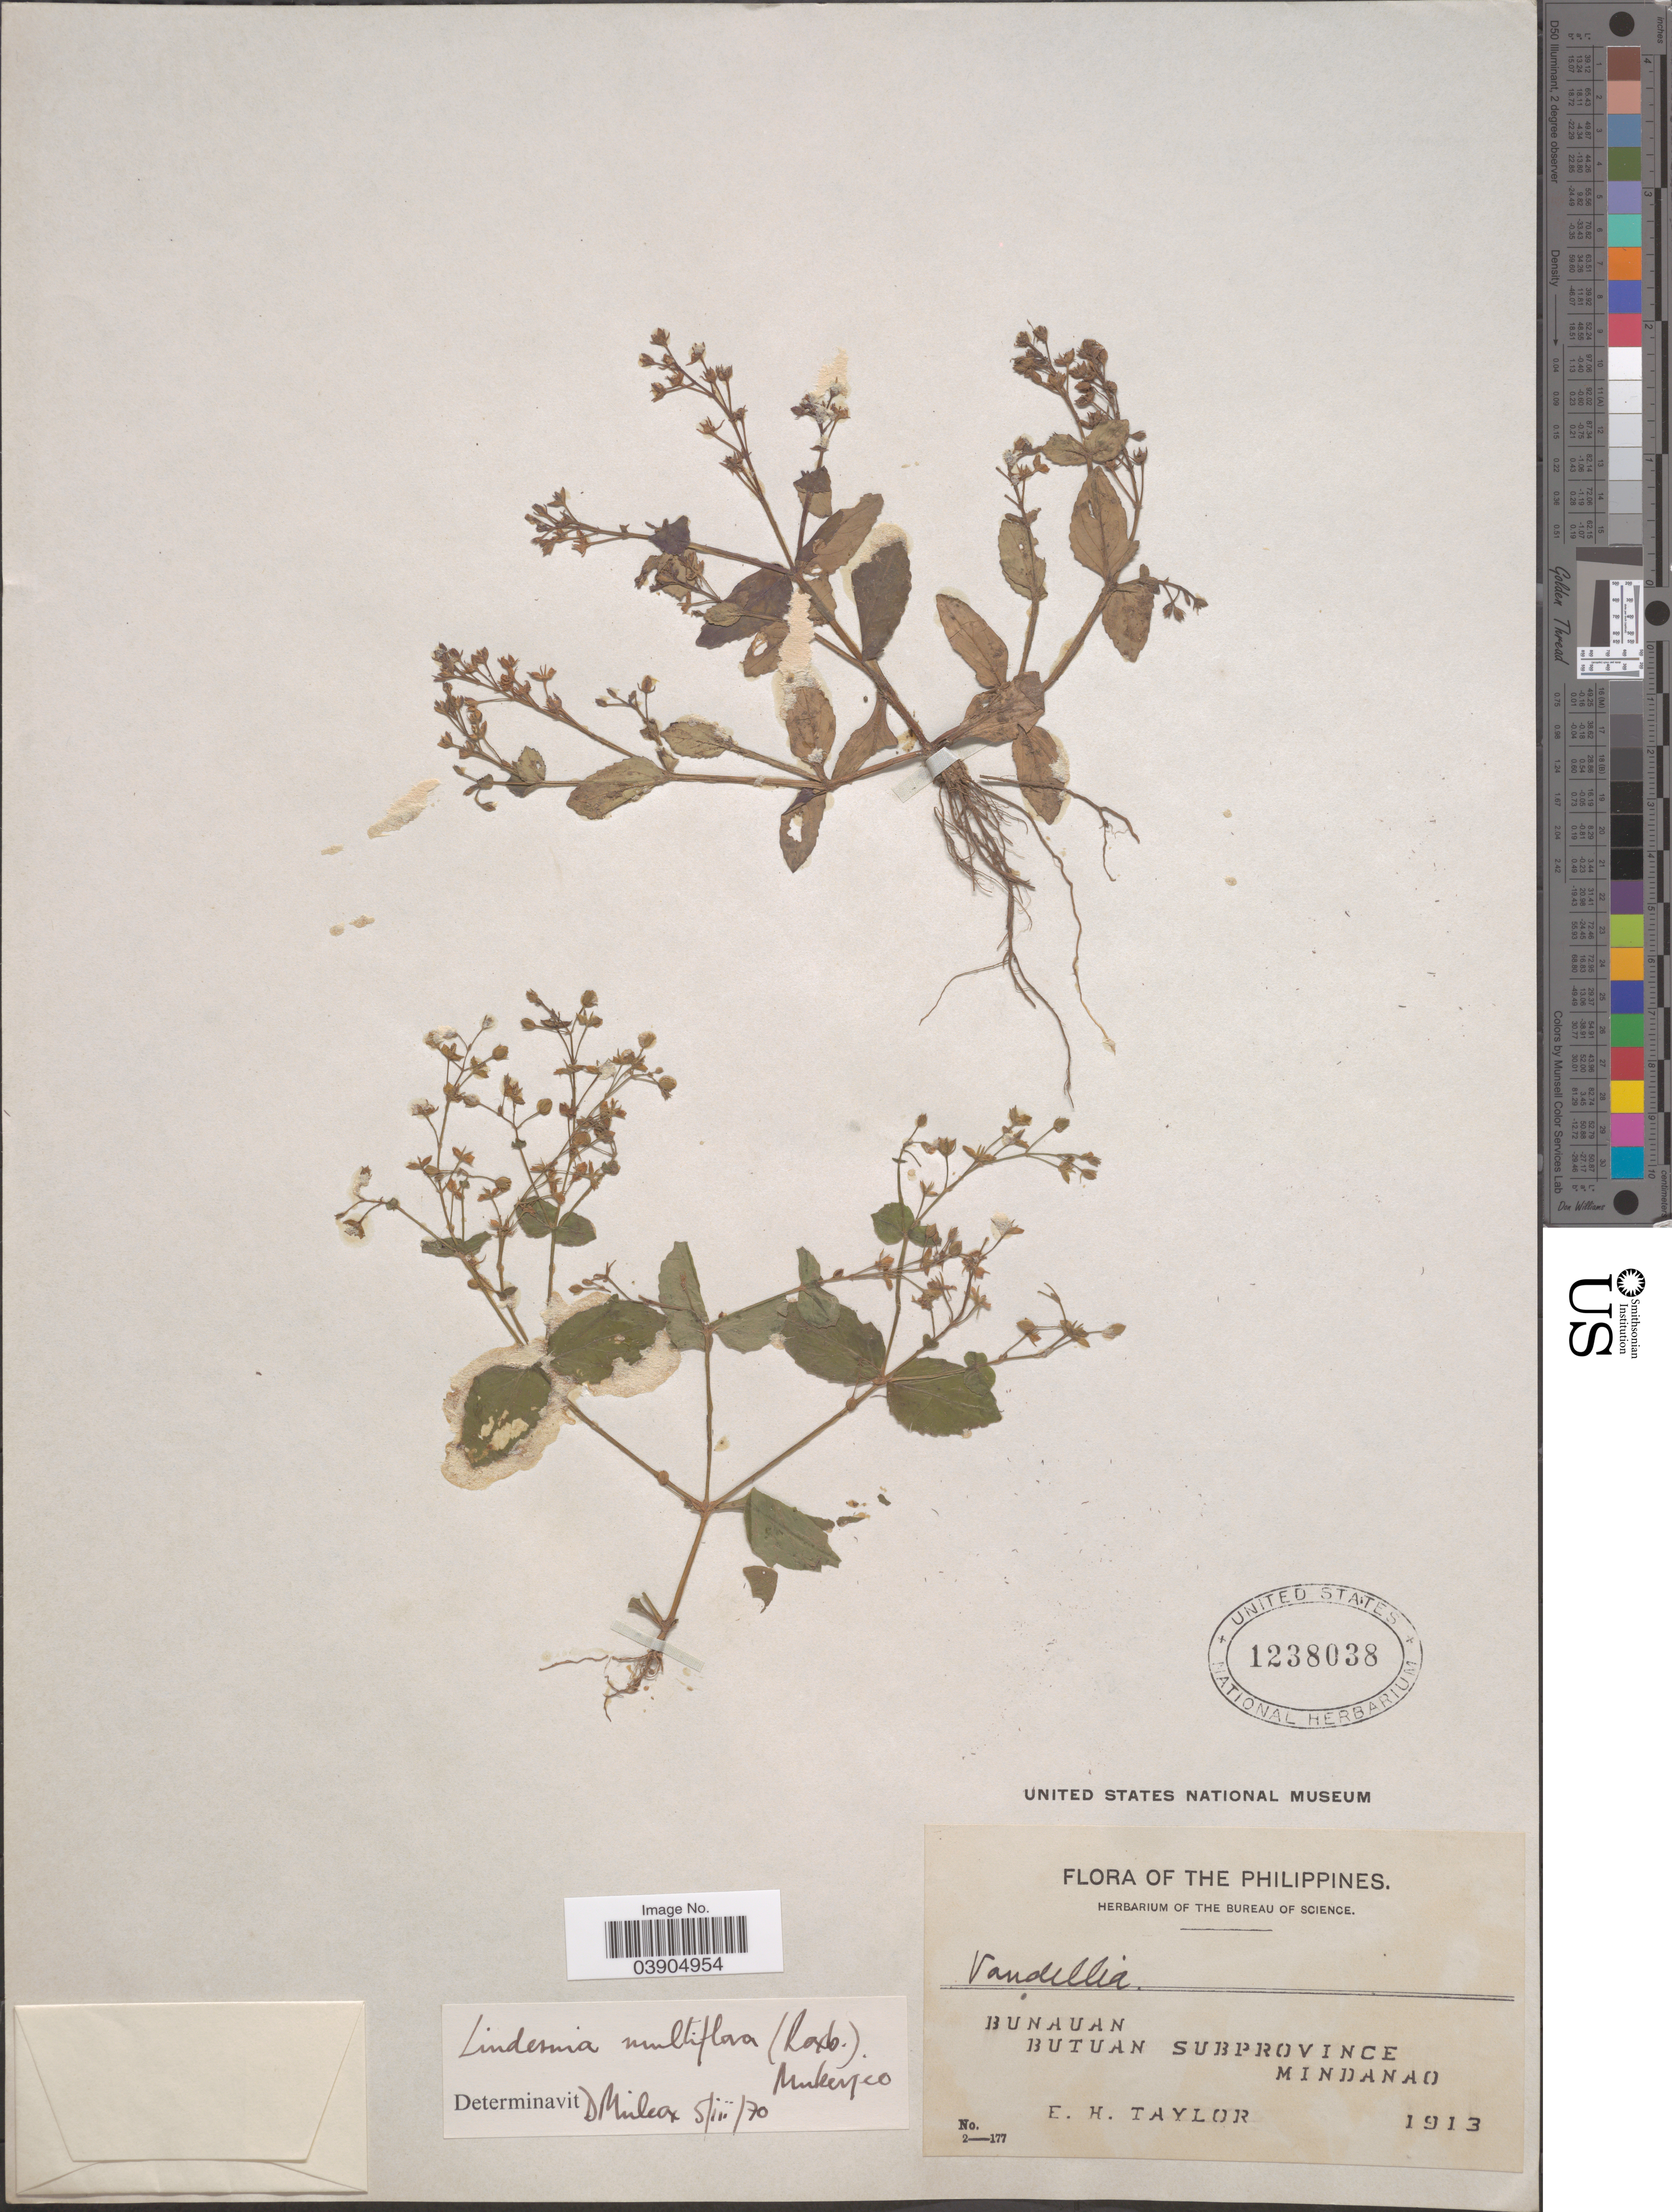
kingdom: Plantae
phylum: Tracheophyta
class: Magnoliopsida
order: Lamiales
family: Linderniaceae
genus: Lindernia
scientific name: Lindernia multiflora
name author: (Roxb.) Mukerjee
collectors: E. H. Taylor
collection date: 1913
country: Philippines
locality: Bunauan, Butuan Subprovince, Mindanao.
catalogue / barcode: US 1238038